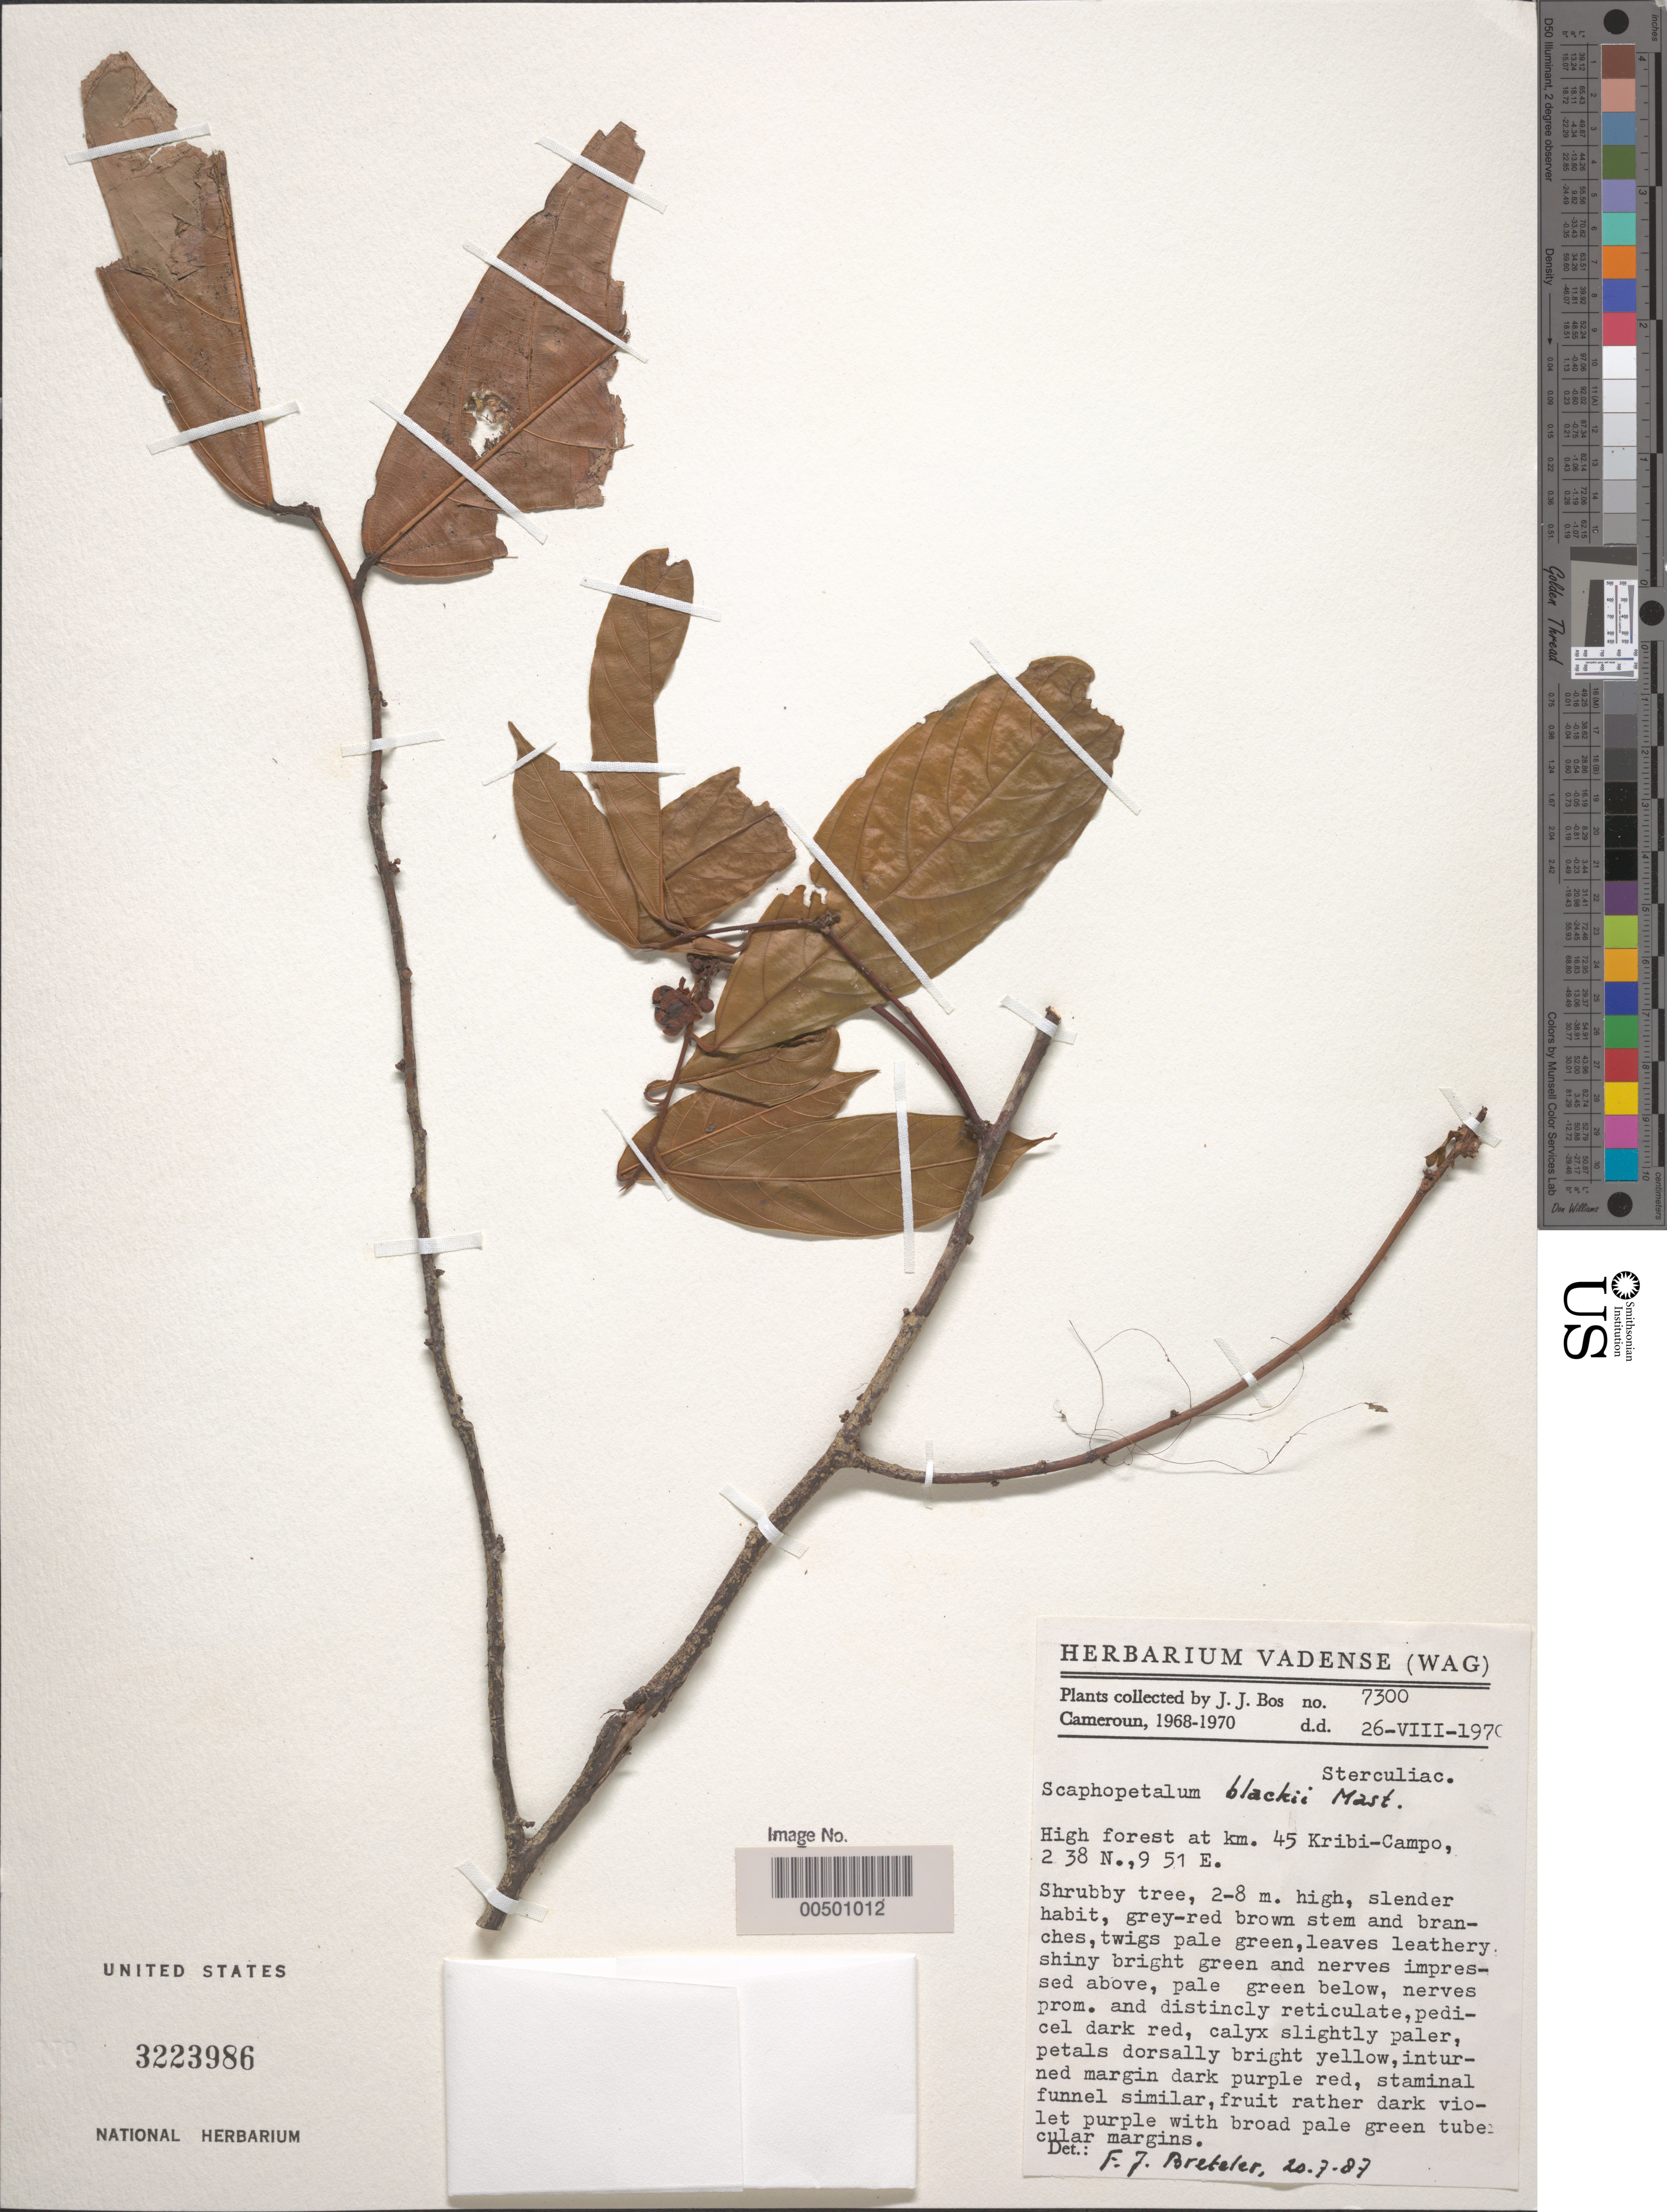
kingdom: Plantae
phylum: Tracheophyta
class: Magnoliopsida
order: Malvales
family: Malvaceae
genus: Scaphopetalum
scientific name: Scaphopetalum blackii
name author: Mast.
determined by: Breteler, F. J.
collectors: J. J. Bos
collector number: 7300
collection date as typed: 26 Aug 1970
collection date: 1970-08-26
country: Cameroon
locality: km 45 Kribi - Campo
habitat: High forest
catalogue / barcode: US 3223986